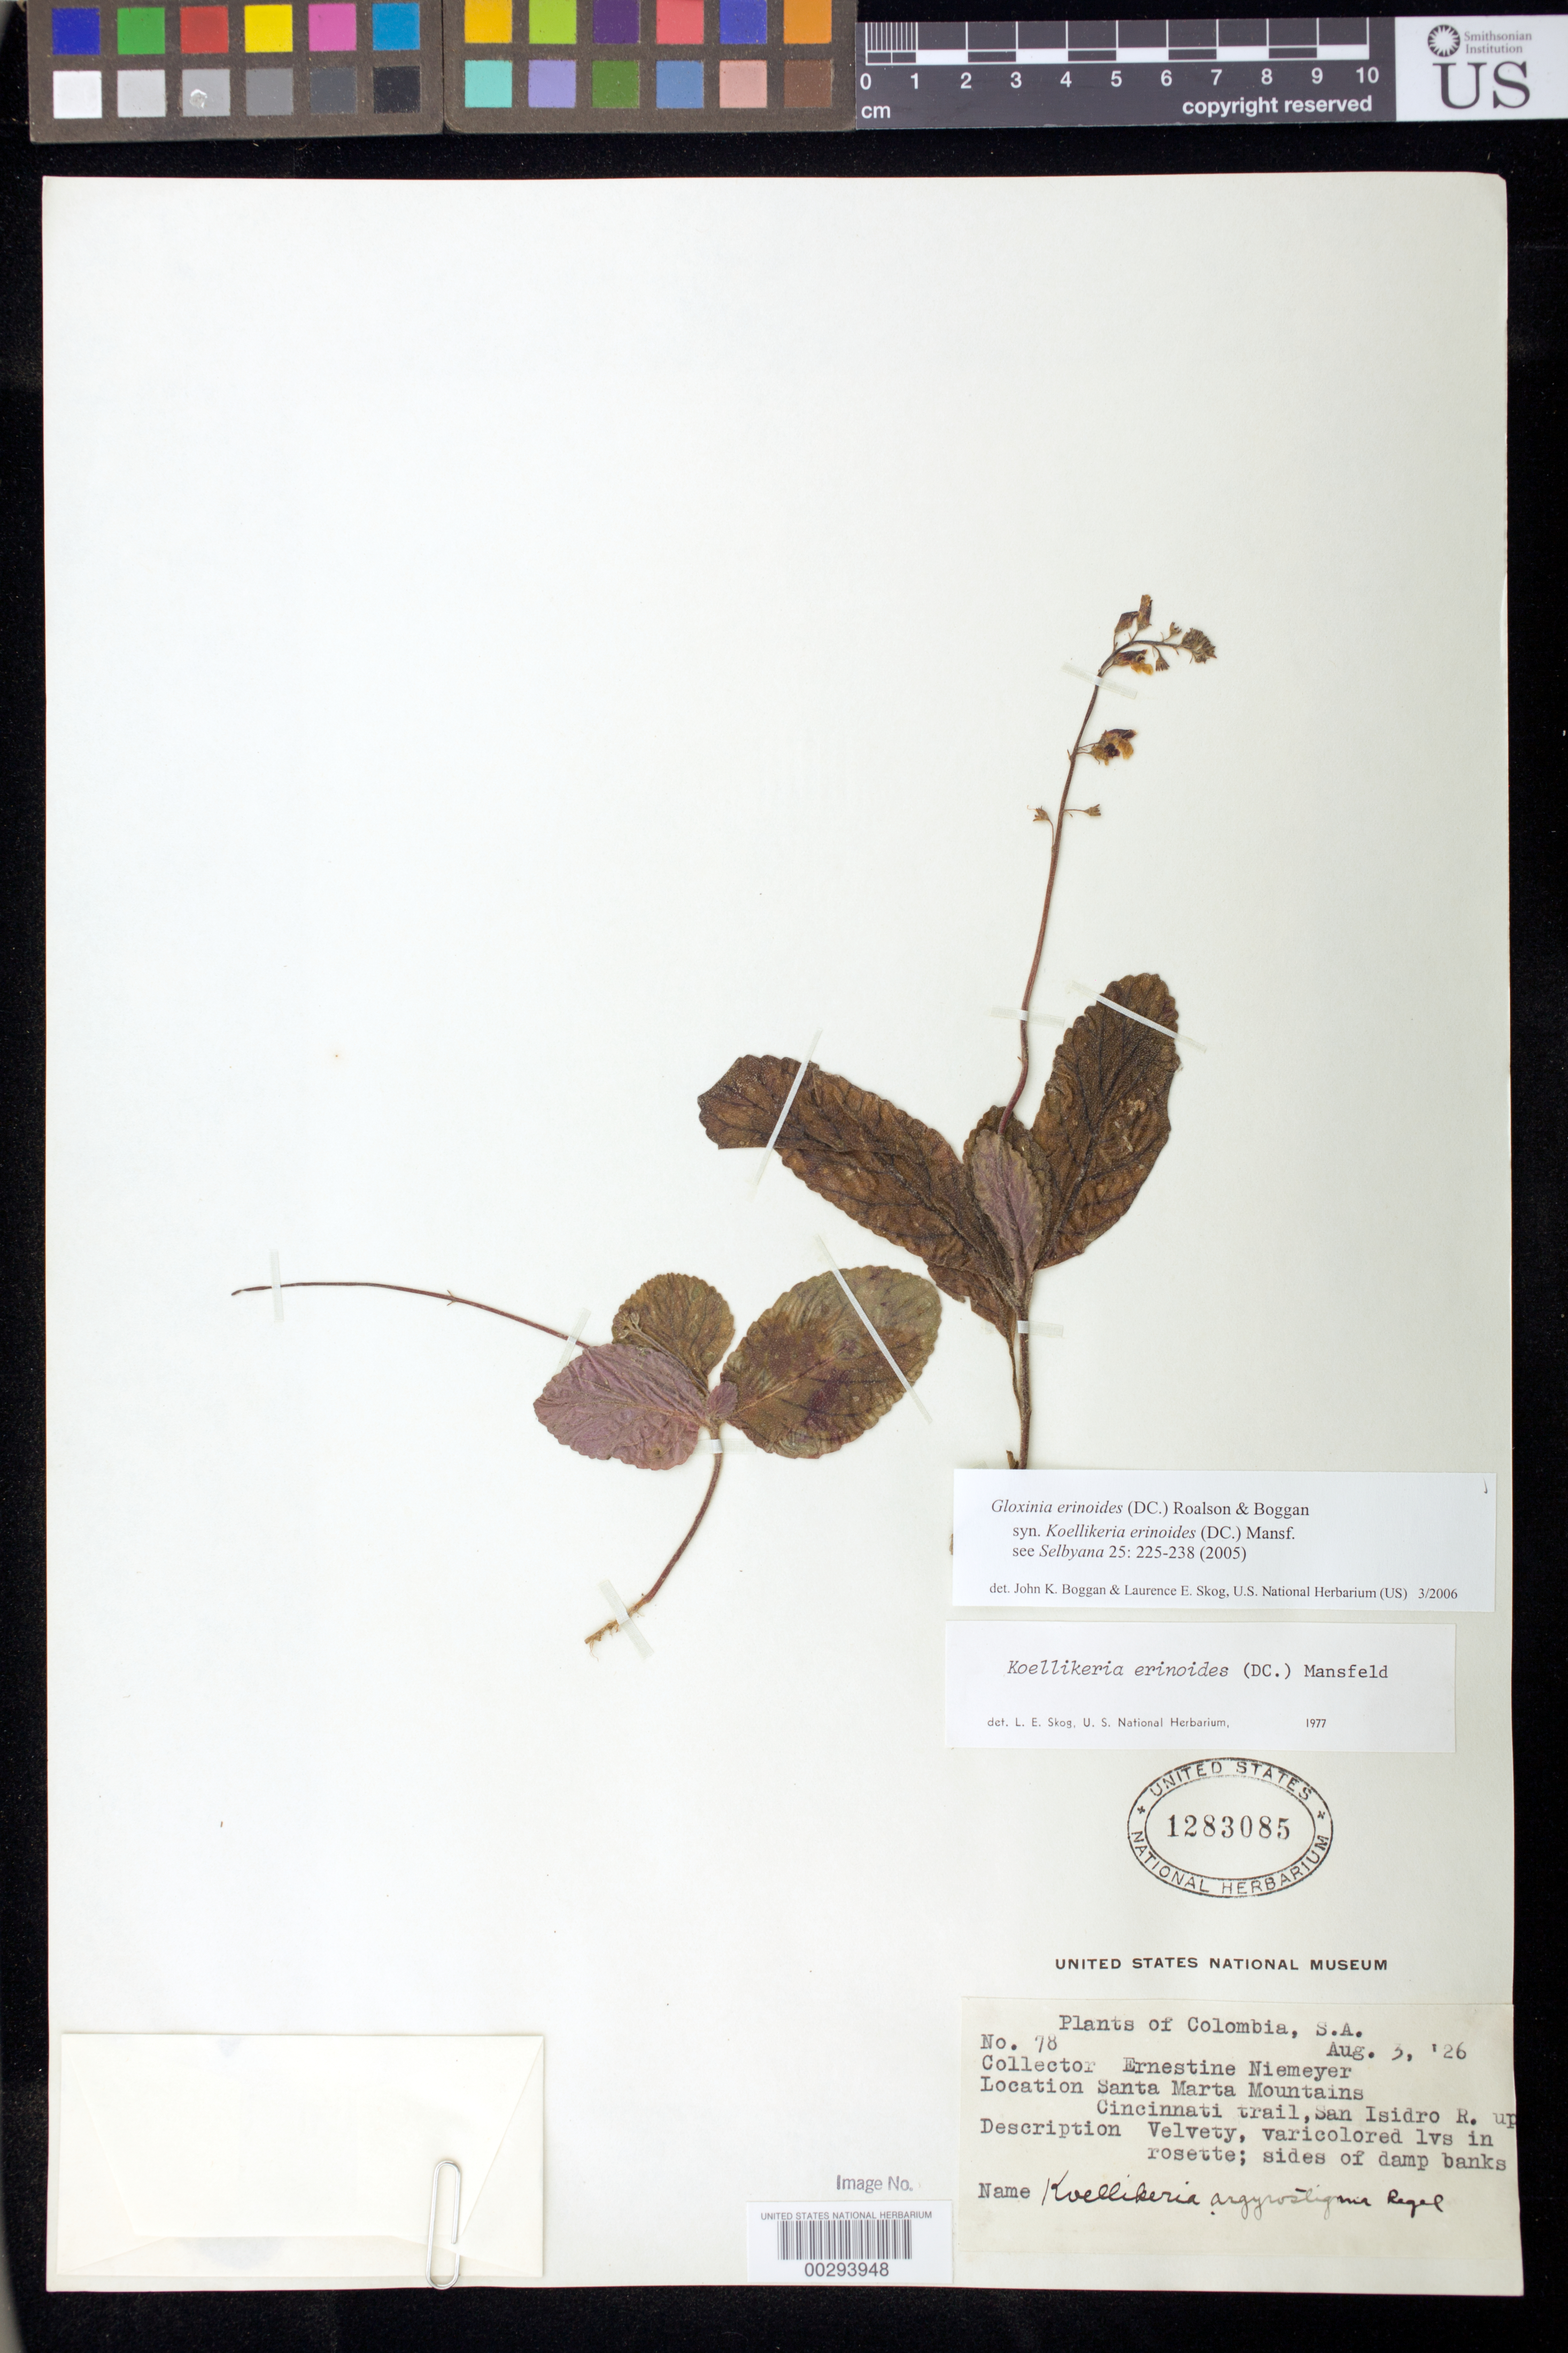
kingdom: Plantae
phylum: Tracheophyta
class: Magnoliopsida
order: Lamiales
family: Gesneriaceae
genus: Gloxinia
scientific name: Gloxinia erinoides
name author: (DC.) Roalson & Boggan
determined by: Boggan, J. K.; Skog, L. E.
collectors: E. Niemeyer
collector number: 78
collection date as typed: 03 Aug 1926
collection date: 1926-08-03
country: Colombia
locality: Santa Marta Mountains, Cincinnati trail, San Isidro R up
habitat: Sides of damp banks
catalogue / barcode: US 1283085